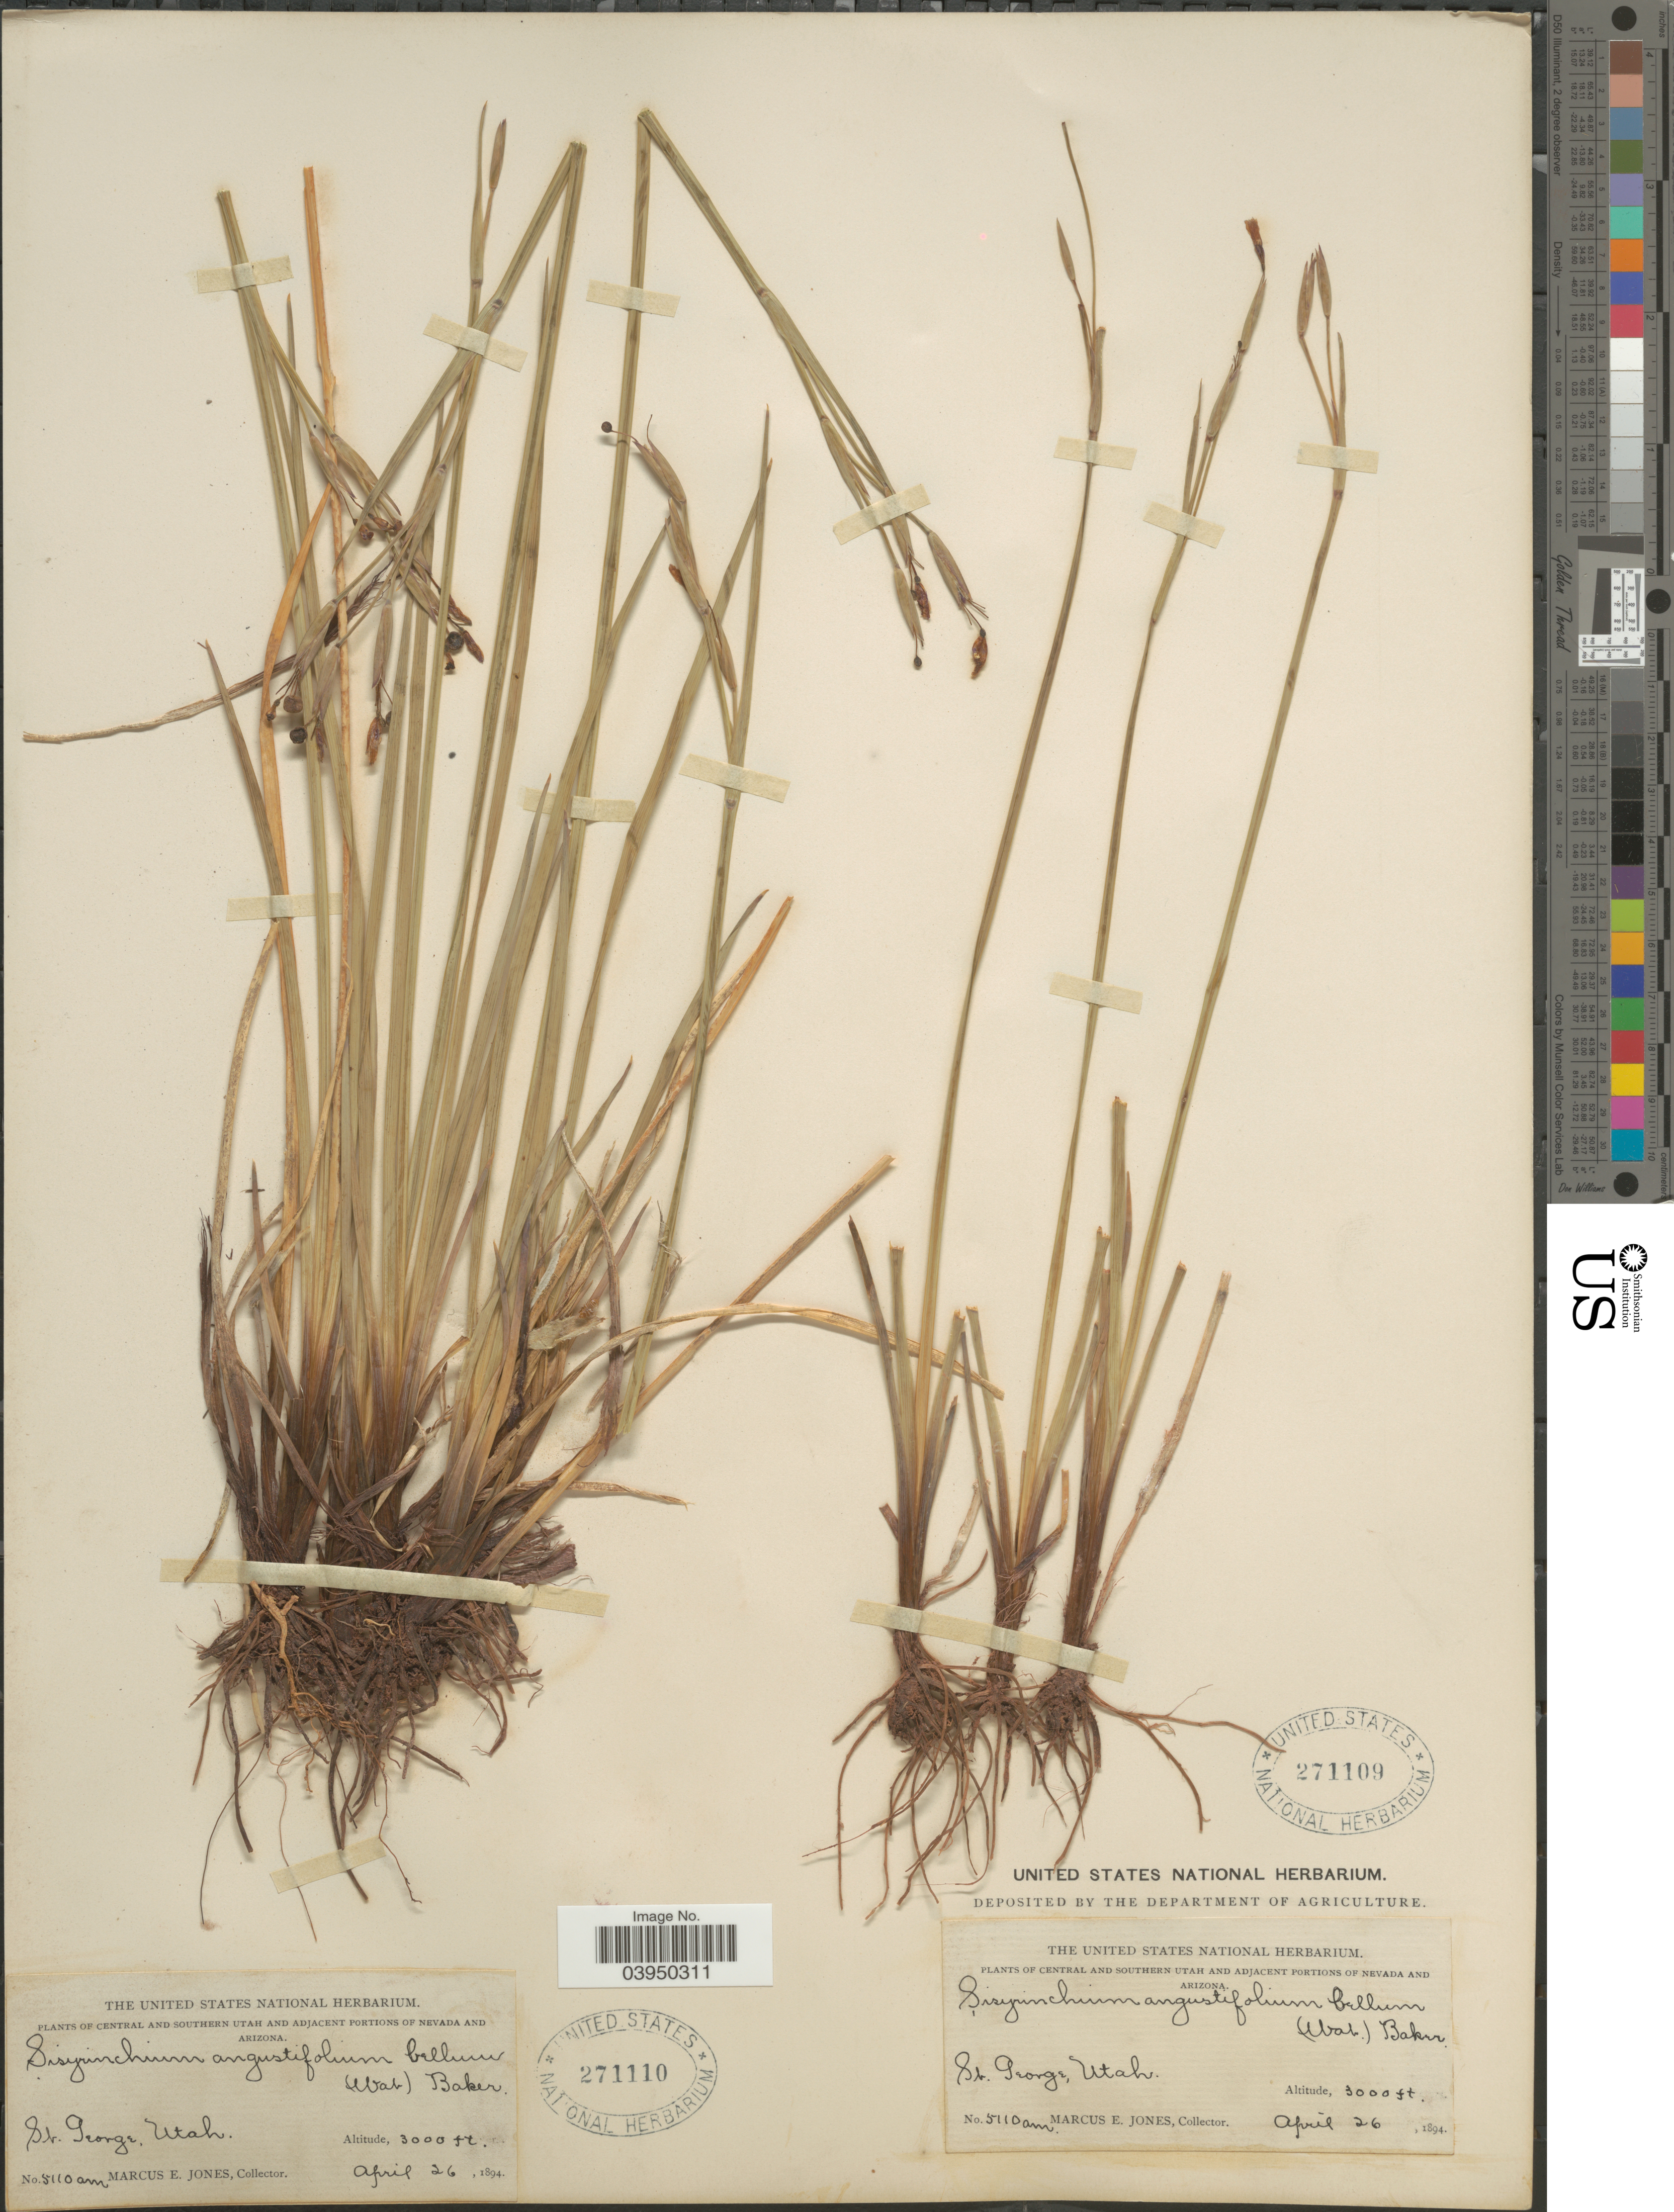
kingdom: Plantae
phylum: Tracheophyta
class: Liliopsida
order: Asparagales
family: Iridaceae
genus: Sisyrinchium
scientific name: Sisyrinchium amethystinum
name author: E.P. Bicknell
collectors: M. E. Jones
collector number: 5110 am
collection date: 1894-04-26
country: United States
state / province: Utah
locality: Central and Southern Utah. St. George.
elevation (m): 914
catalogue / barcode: US 271110